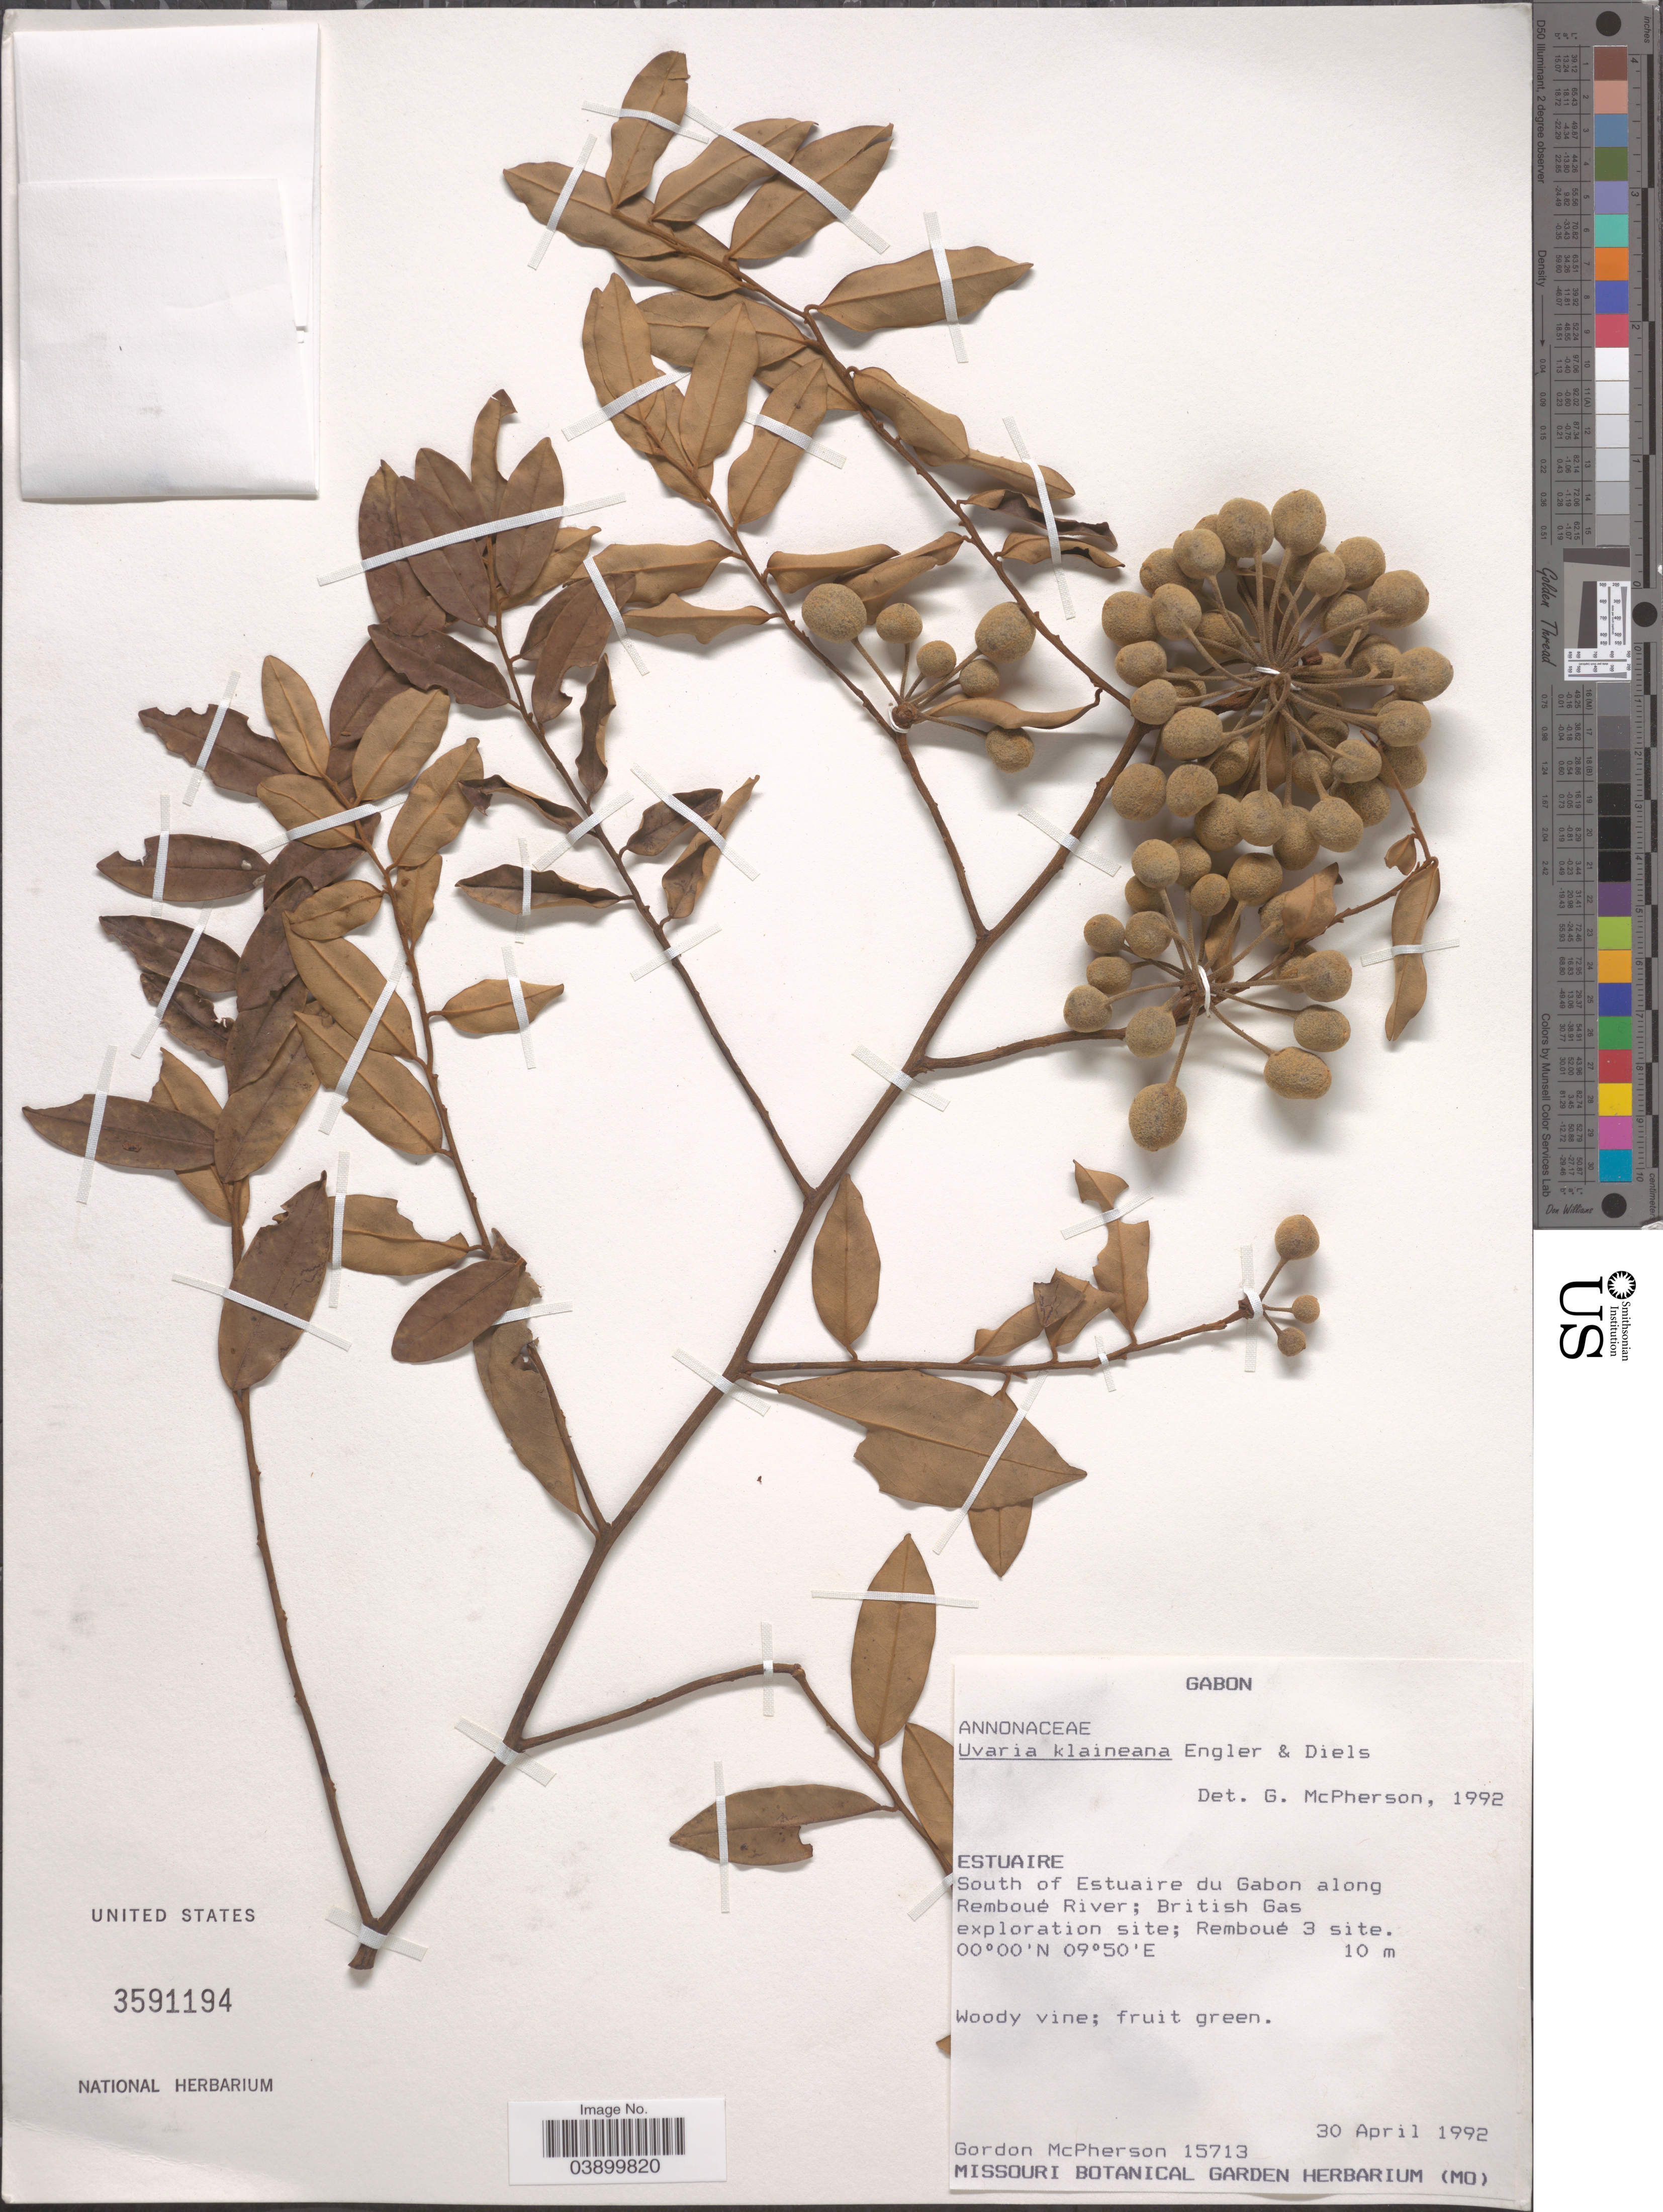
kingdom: Plantae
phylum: Tracheophyta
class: Magnoliopsida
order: Magnoliales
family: Annonaceae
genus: Uvaria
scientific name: Uvaria klaineana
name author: Engl. & Diels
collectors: G. McPherson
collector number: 15713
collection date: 1992-04-30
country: Gabon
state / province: Estuaire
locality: South of Estuaire du Gabon along Remboué River; British Gas exploration site; Remboué 3 site.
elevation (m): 10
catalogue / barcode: US 3591194